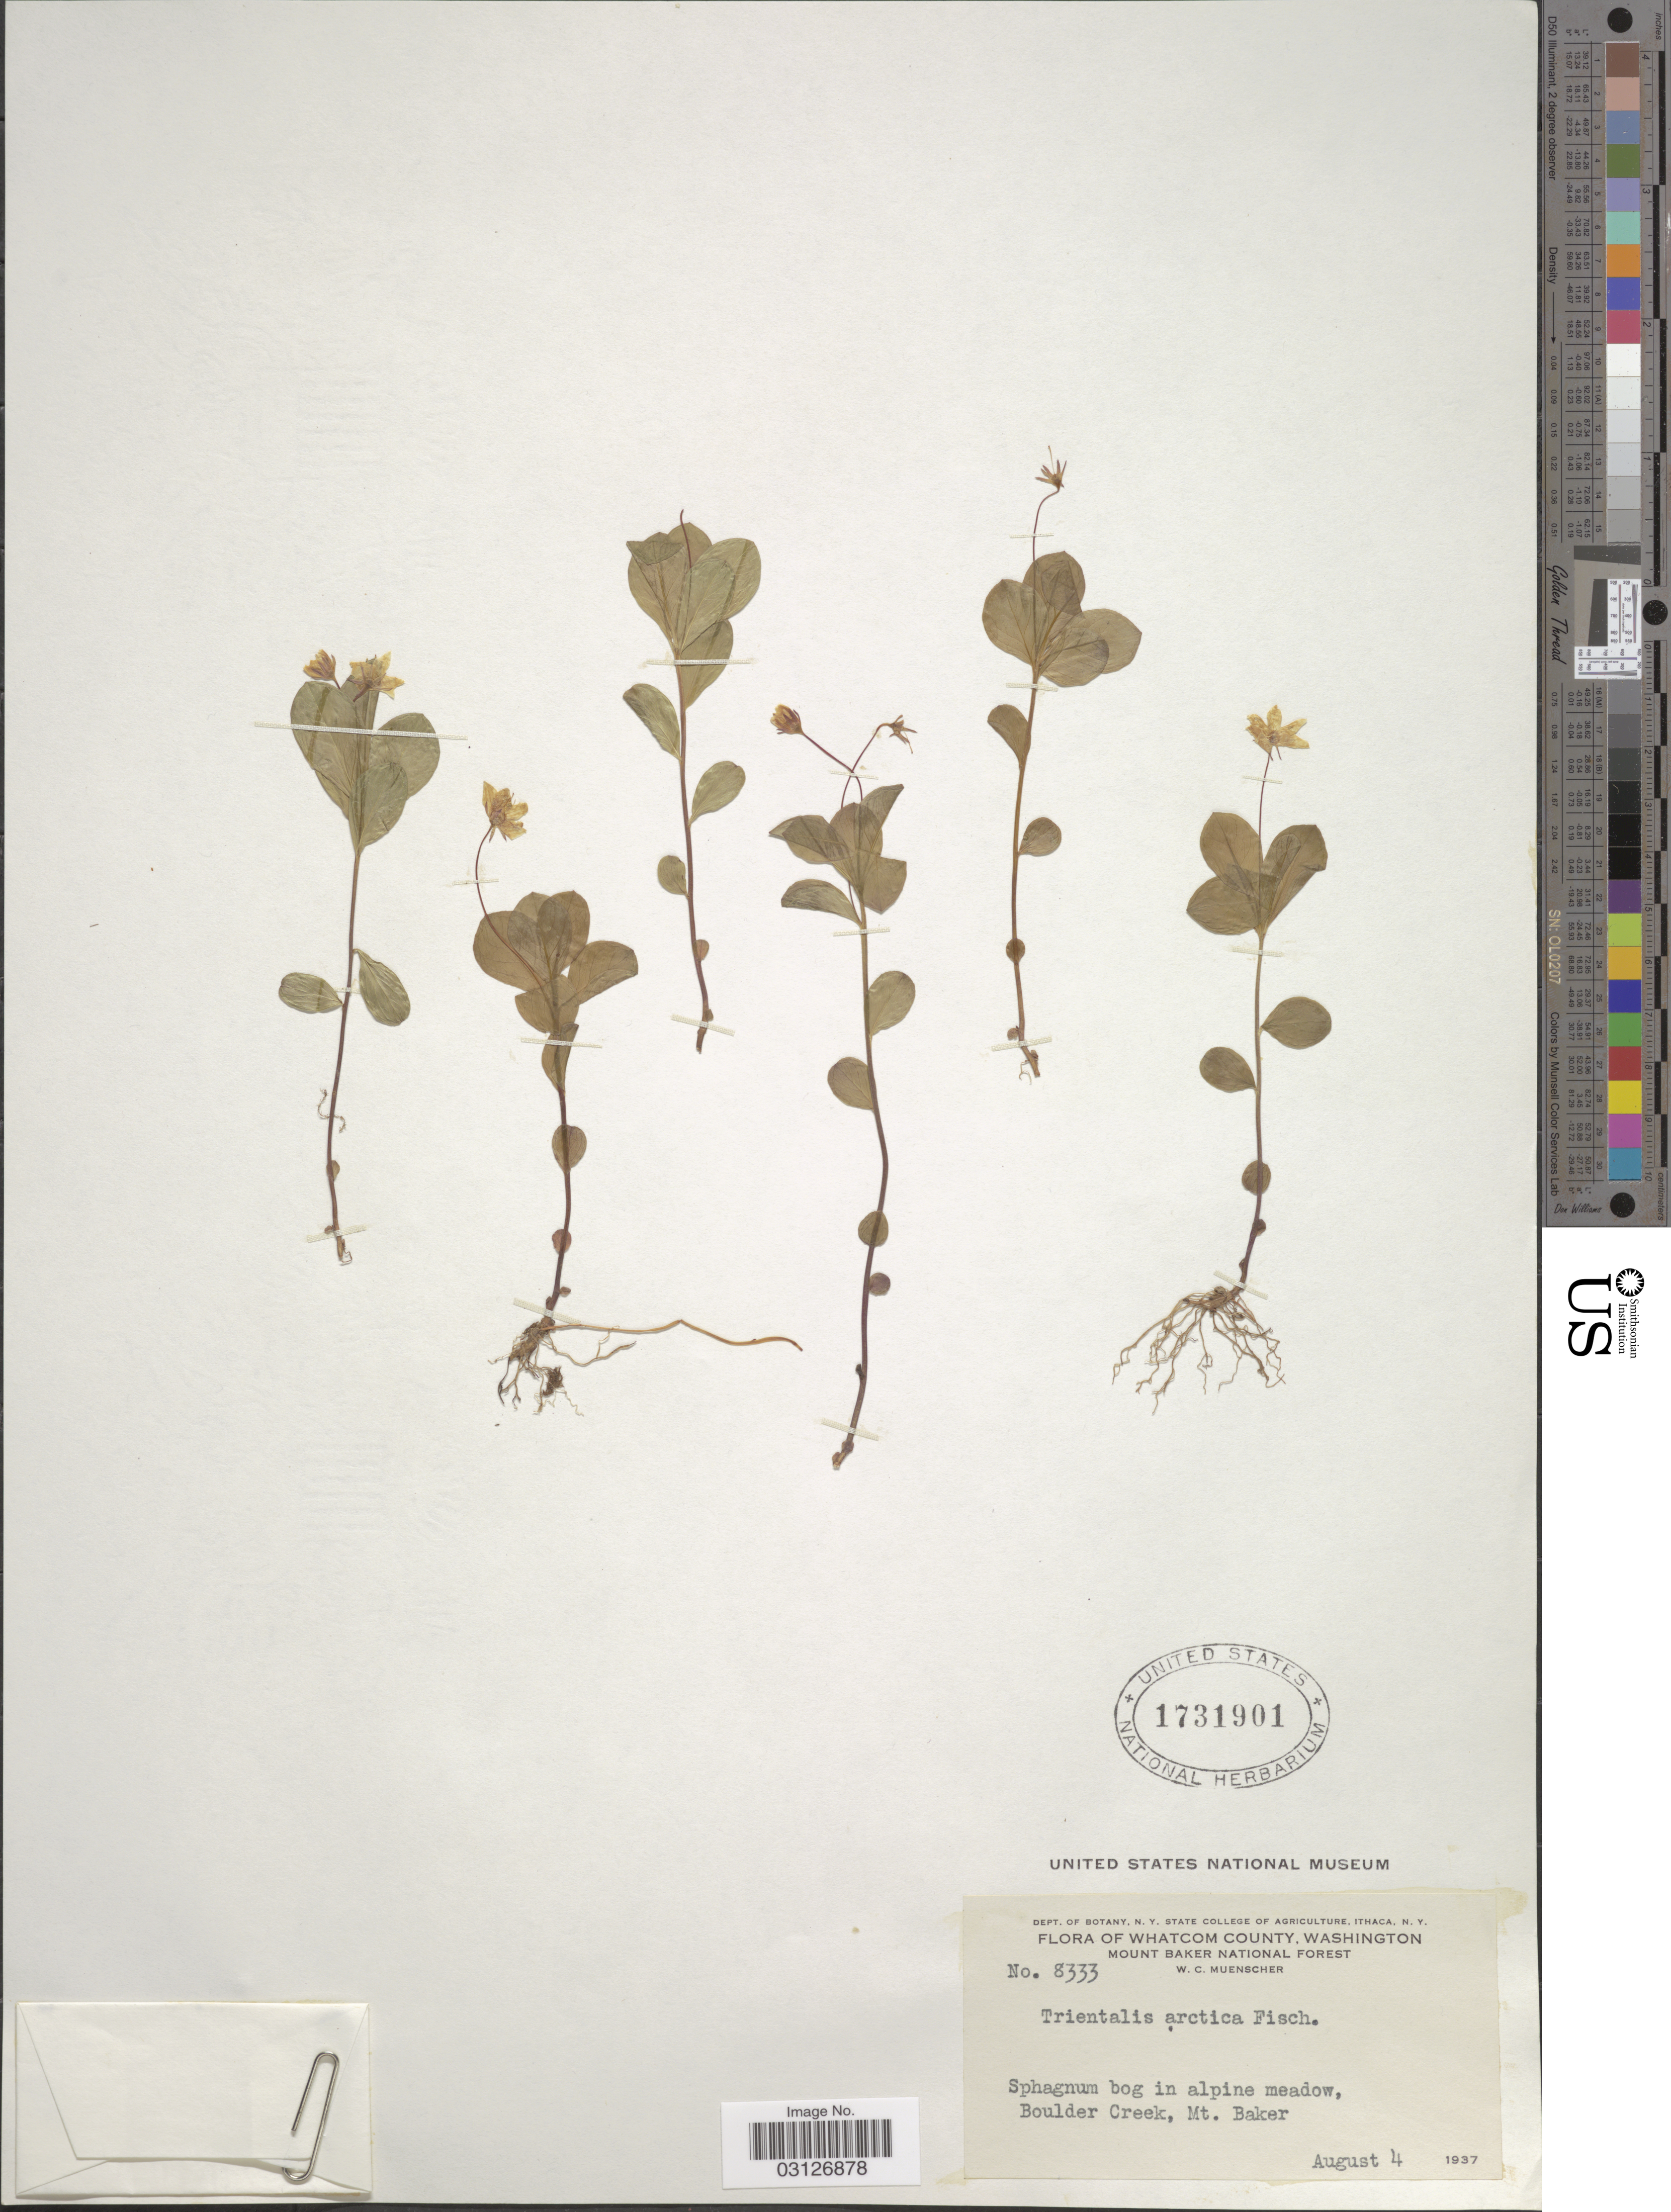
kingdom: Plantae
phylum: Tracheophyta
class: Magnoliopsida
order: Ericales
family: Primulaceae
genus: Trientalis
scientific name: Trientalis arctica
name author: Fisch. ex Hook.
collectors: W. Muenscher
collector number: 8333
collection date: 1937-08-04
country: United States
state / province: Washington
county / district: Whatcom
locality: Whatcom County. Mount Baker National Forest. Sphagnum bog in alpine meadow, Boulder Creek, Mt. Baker.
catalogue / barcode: US 1731901